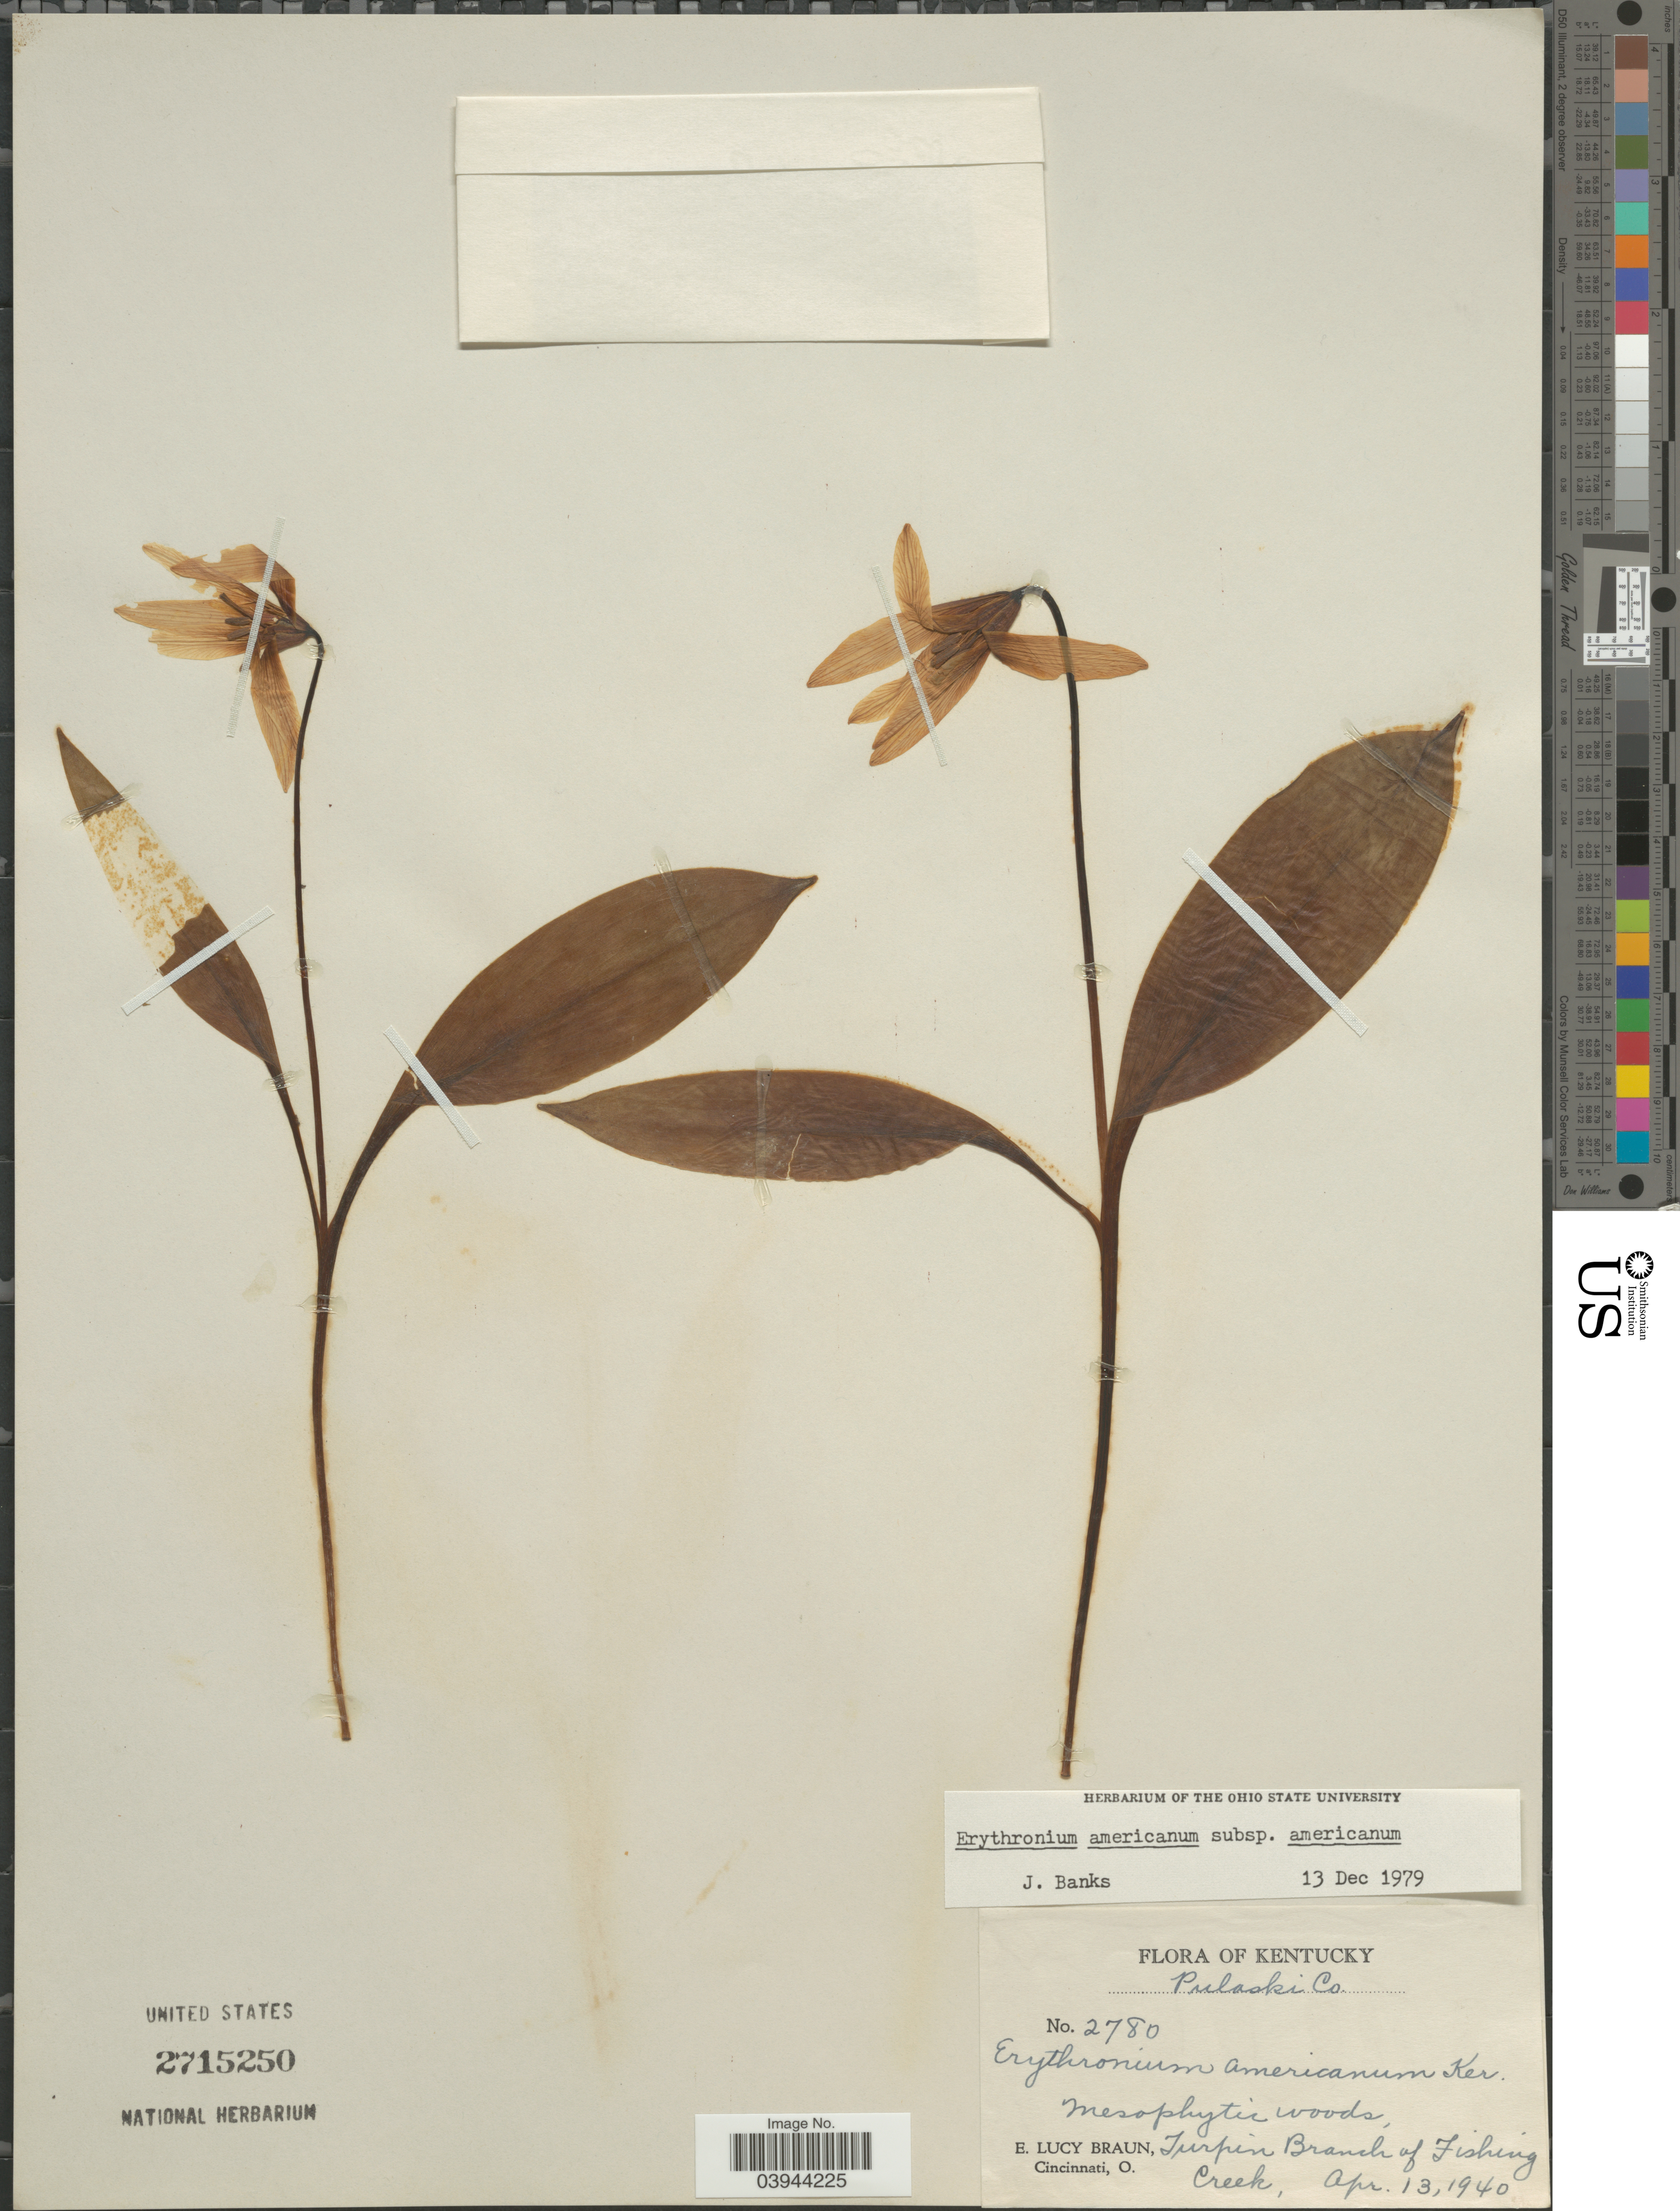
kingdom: Plantae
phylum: Tracheophyta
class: Liliopsida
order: Liliales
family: Liliaceae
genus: Erythronium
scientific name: Erythronium americanum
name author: Ker Gawl.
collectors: E. L. Braun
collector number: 2780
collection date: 1940-04-13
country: United States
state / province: Kentucky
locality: Pulaski Co. Turpin Branch of Fishing Creek.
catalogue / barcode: US 2715250